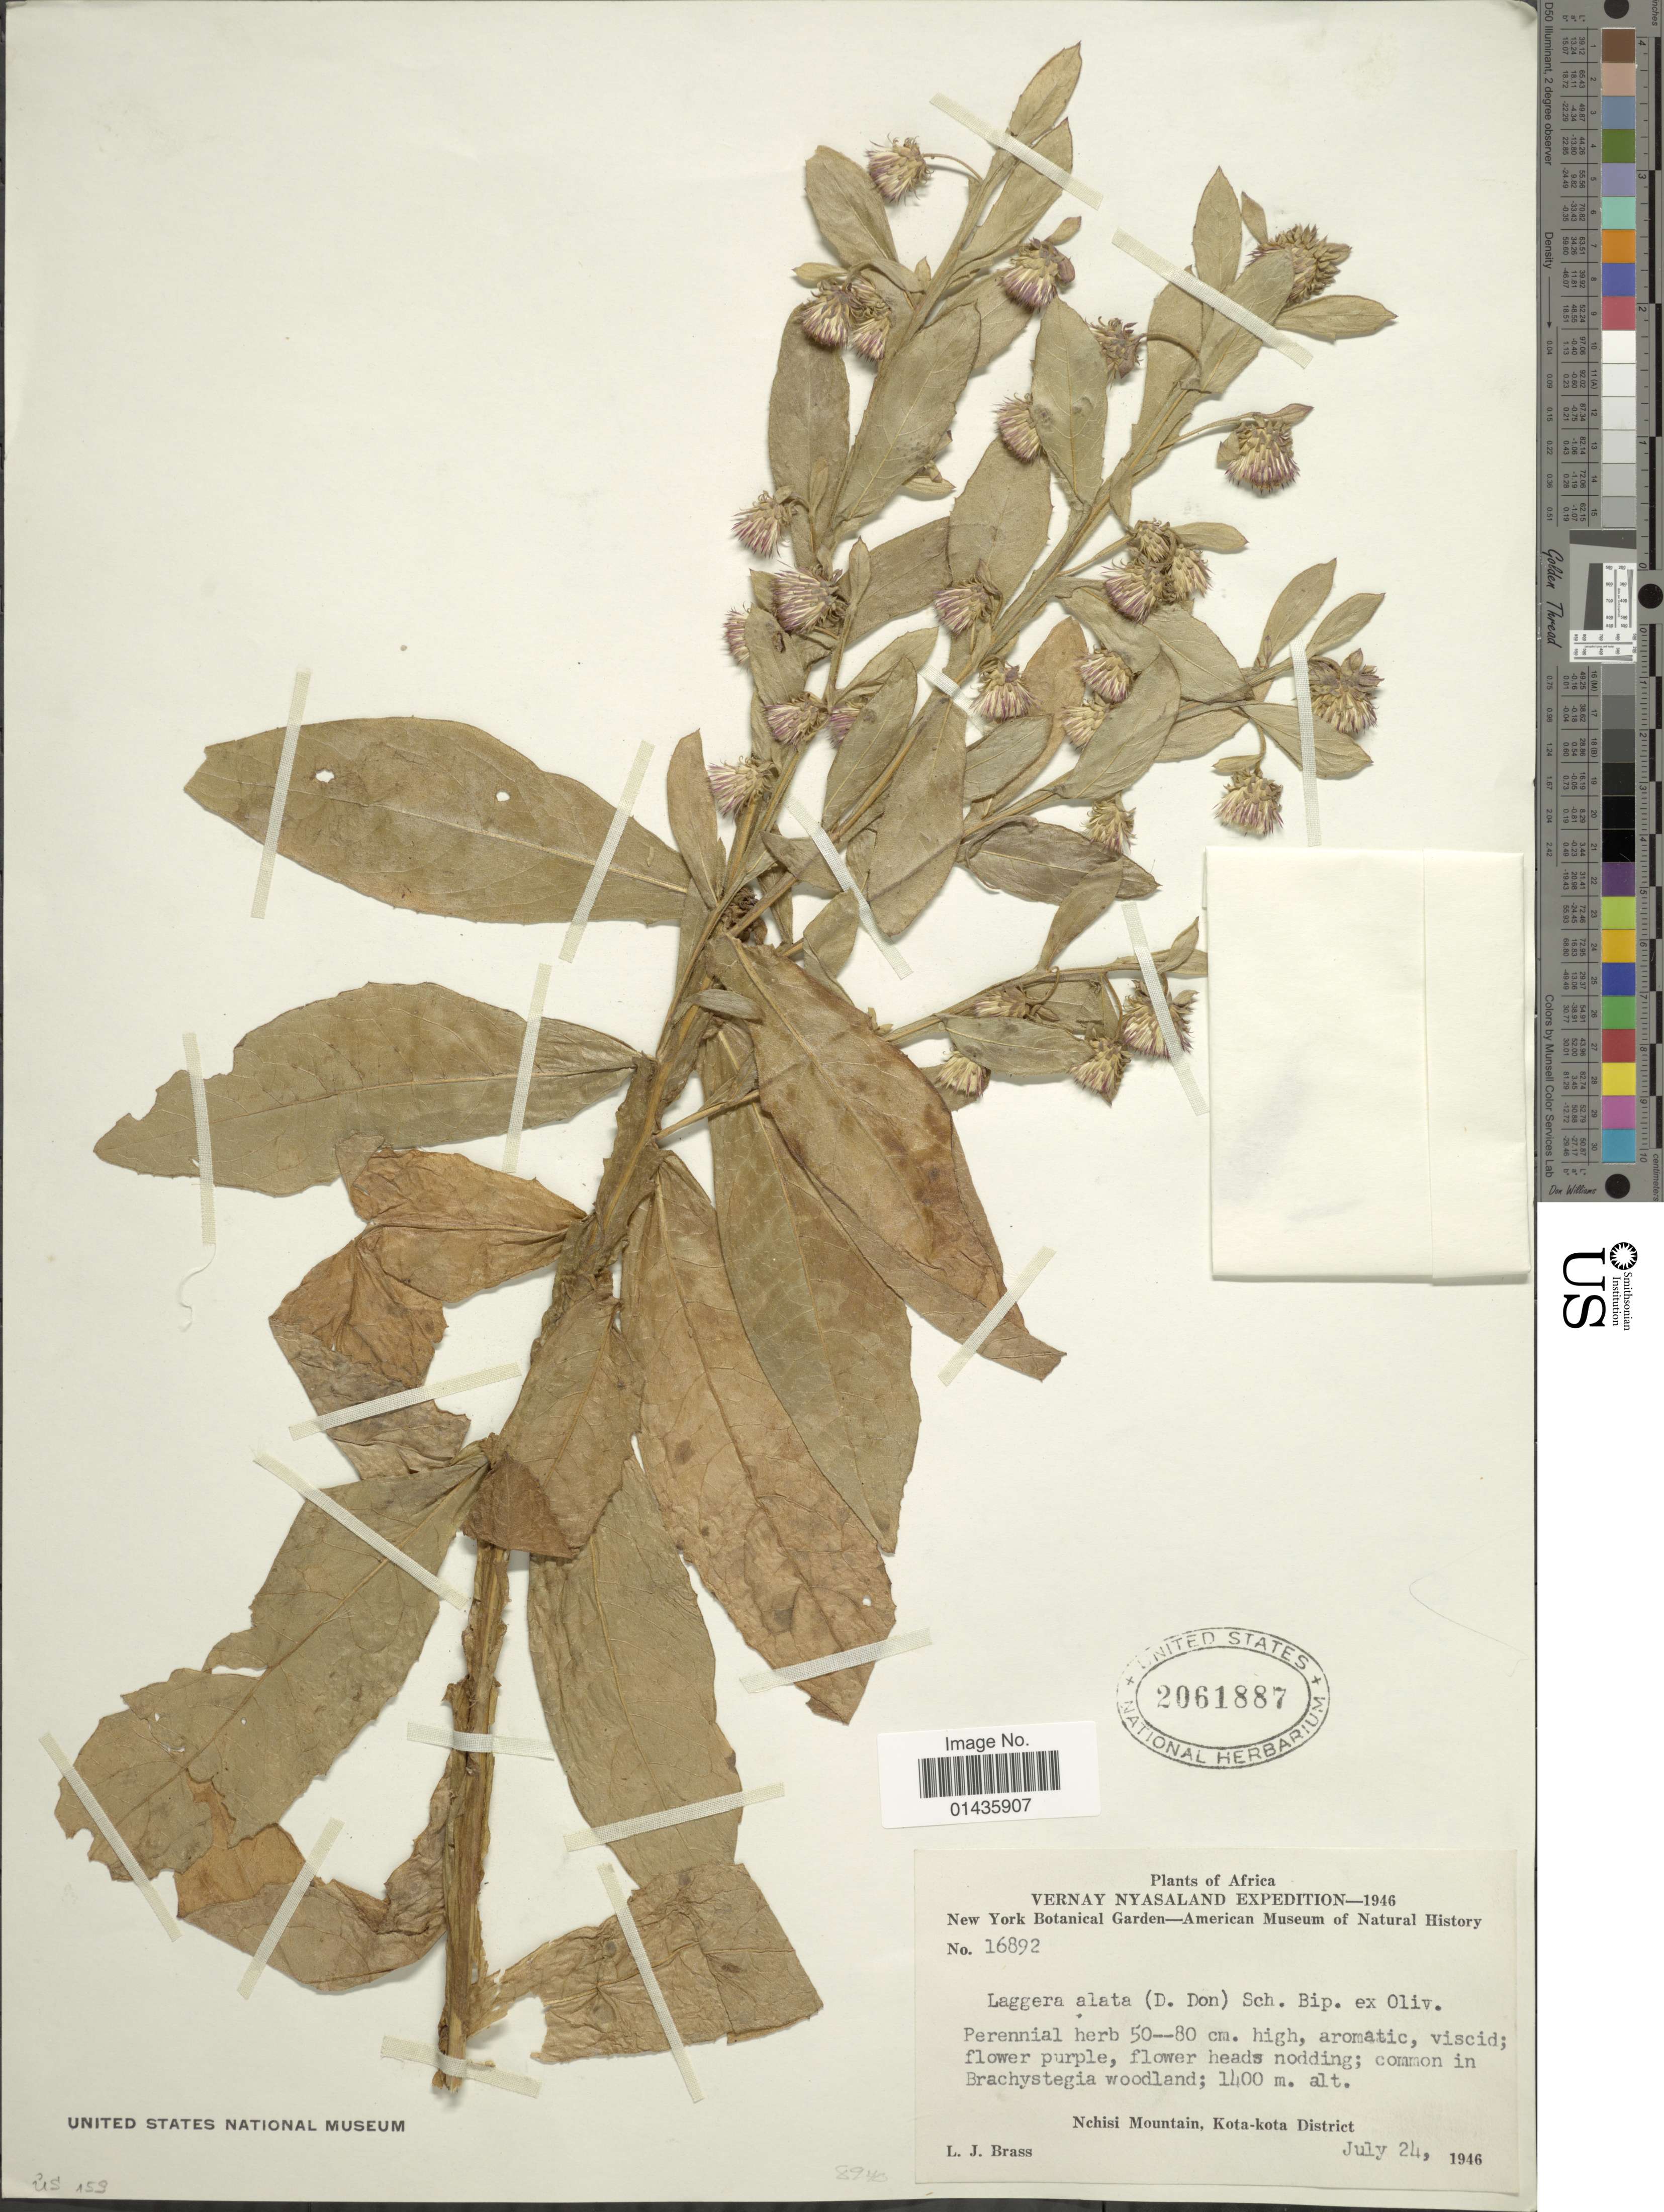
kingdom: Plantae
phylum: Tracheophyta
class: Magnoliopsida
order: Asterales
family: Asteraceae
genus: Laggera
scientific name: Laggera alata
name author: Sch. Bip.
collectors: L. J. Brass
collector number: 16892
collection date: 1946-07-24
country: Malawi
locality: Vernay Nyasaland, Nchisi Mountain, Kota-kota District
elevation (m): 1400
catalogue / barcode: US 2061887